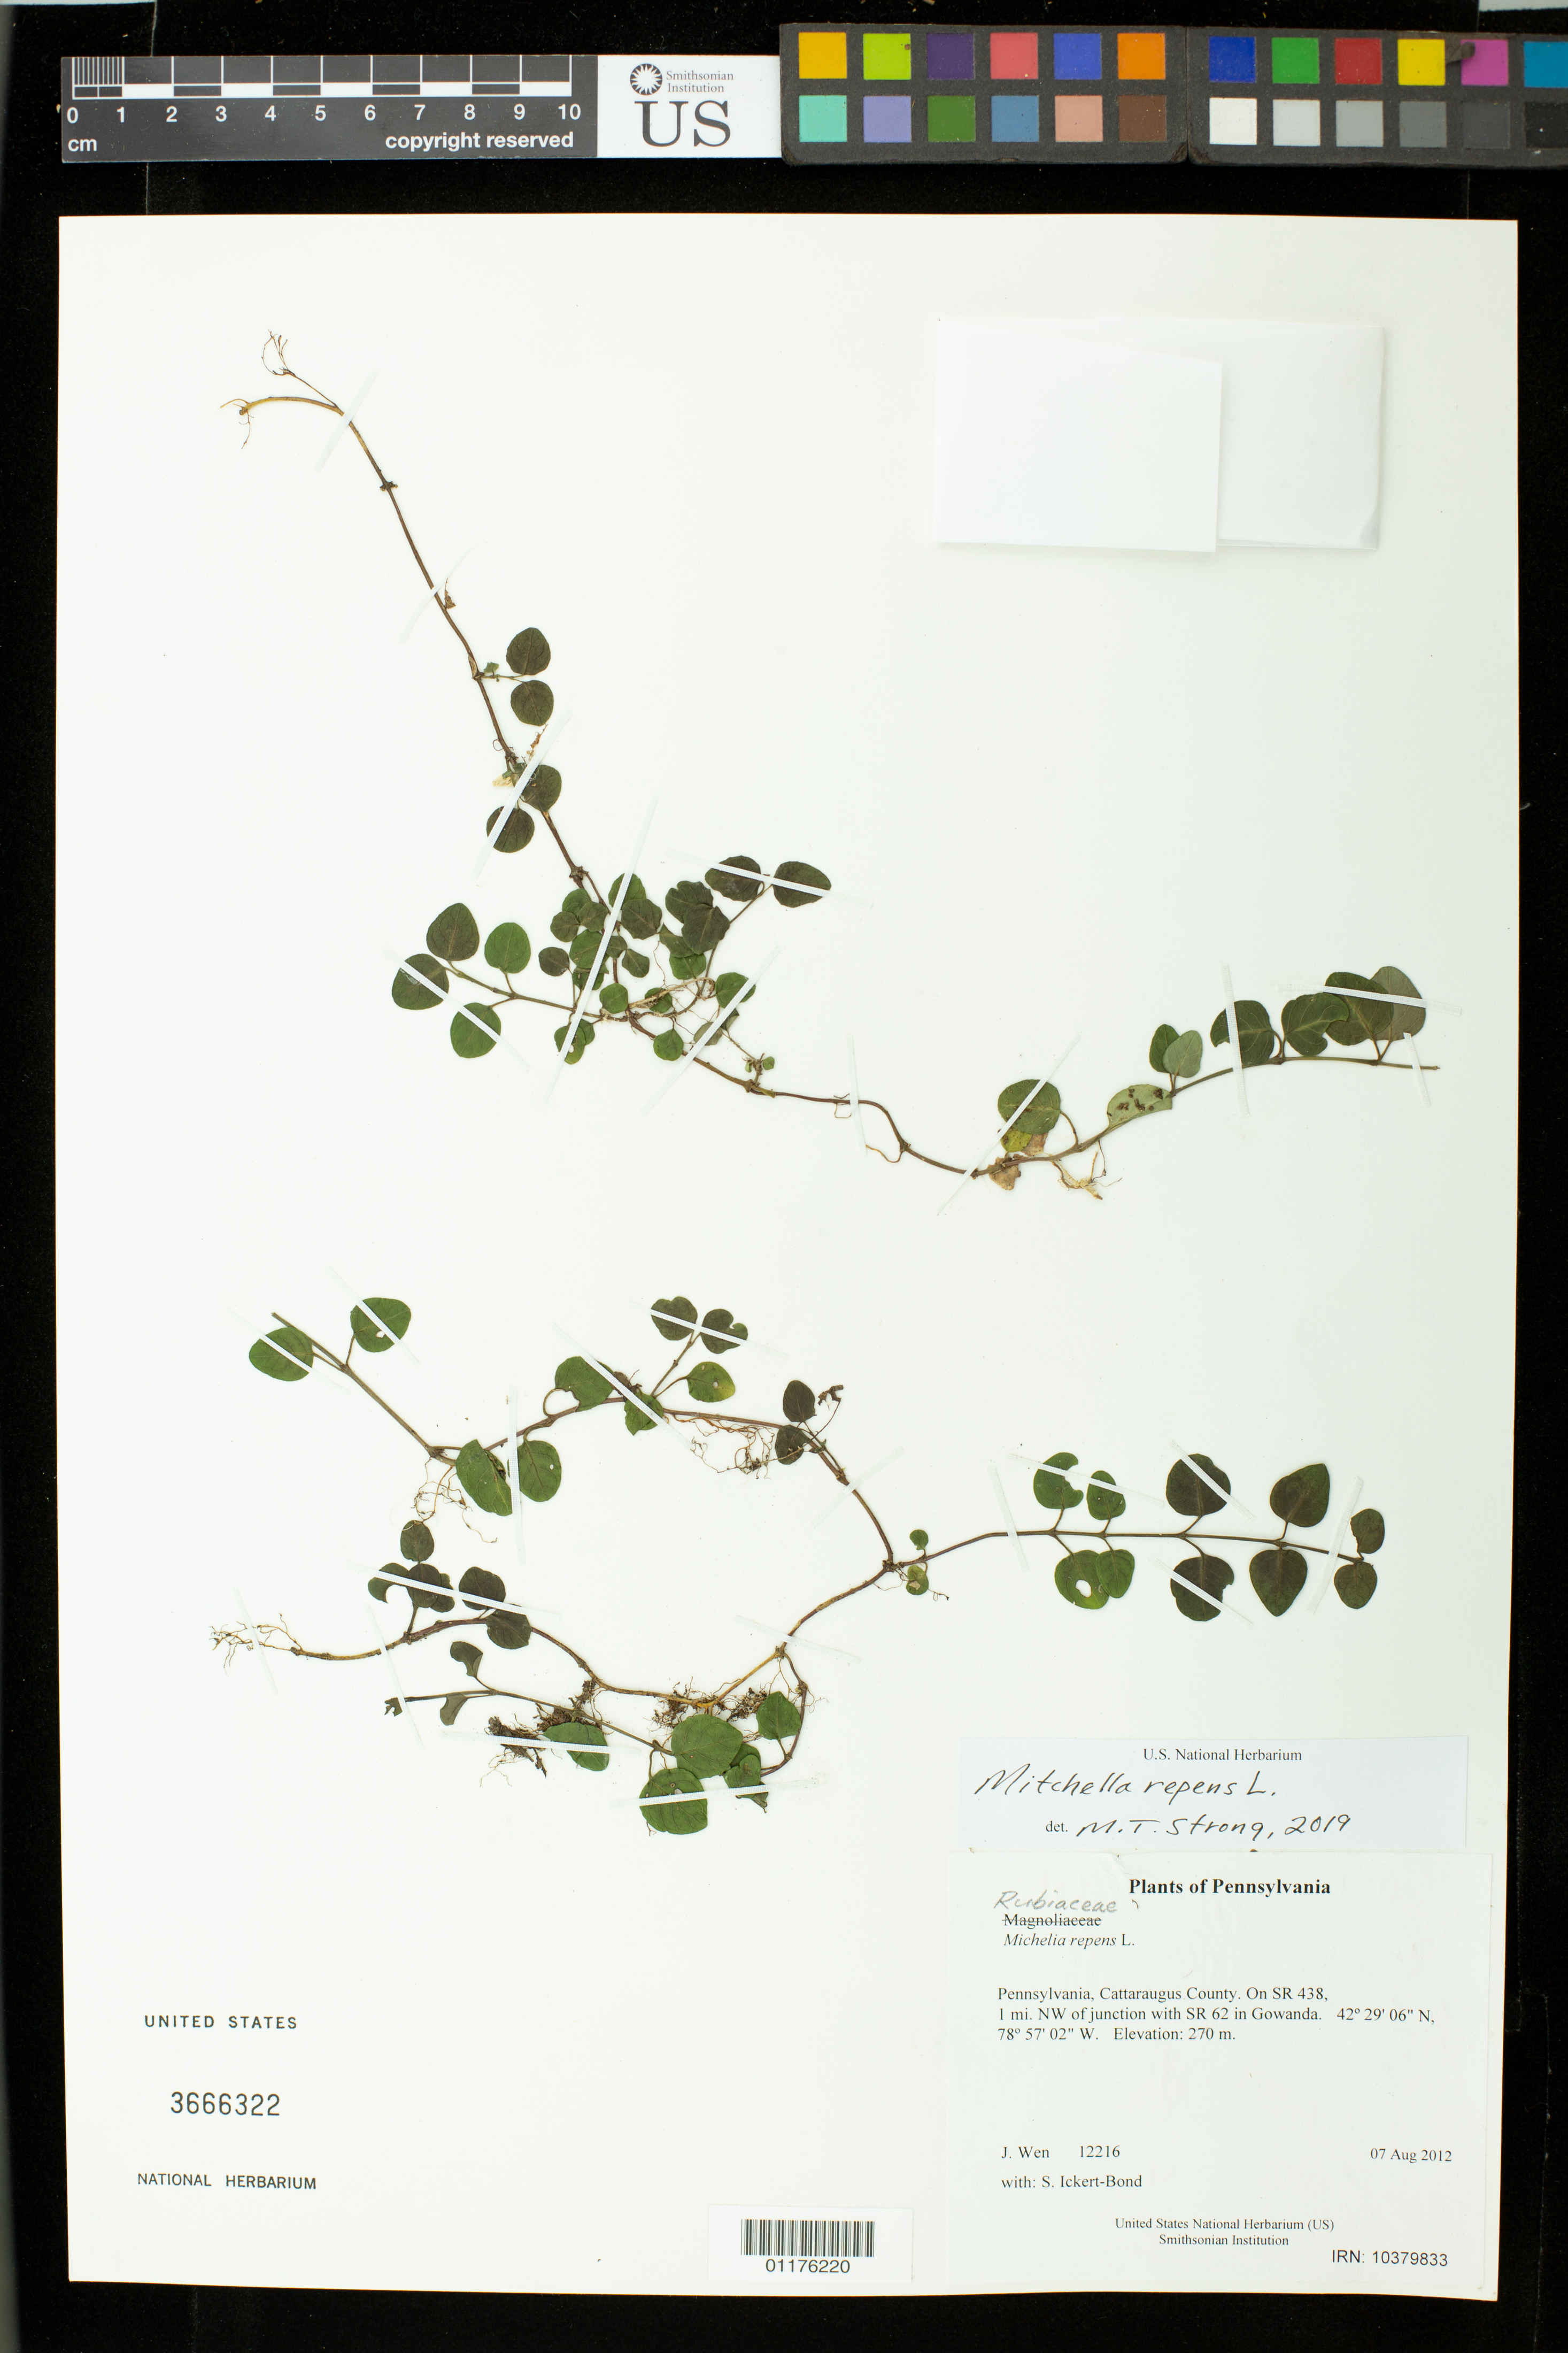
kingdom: Plantae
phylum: Tracheophyta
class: Magnoliopsida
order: Gentianales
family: Rubiaceae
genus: Mitchella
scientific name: Mitchella repens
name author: L.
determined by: Strong, Mark T., (BOT), Smithsonian Institution - National Museum of Natural History (UNITED STATES)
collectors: J. Wen & S. Ickert-Bond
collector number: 12216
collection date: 2012-08-07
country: United States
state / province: Pennsylvania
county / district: Cattaraugus County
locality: On SR 438, 1 mi. NW of junction with SR 62 in Gowanda.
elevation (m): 270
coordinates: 42 29.094 N, 78 57.033 W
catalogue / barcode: US 3666322